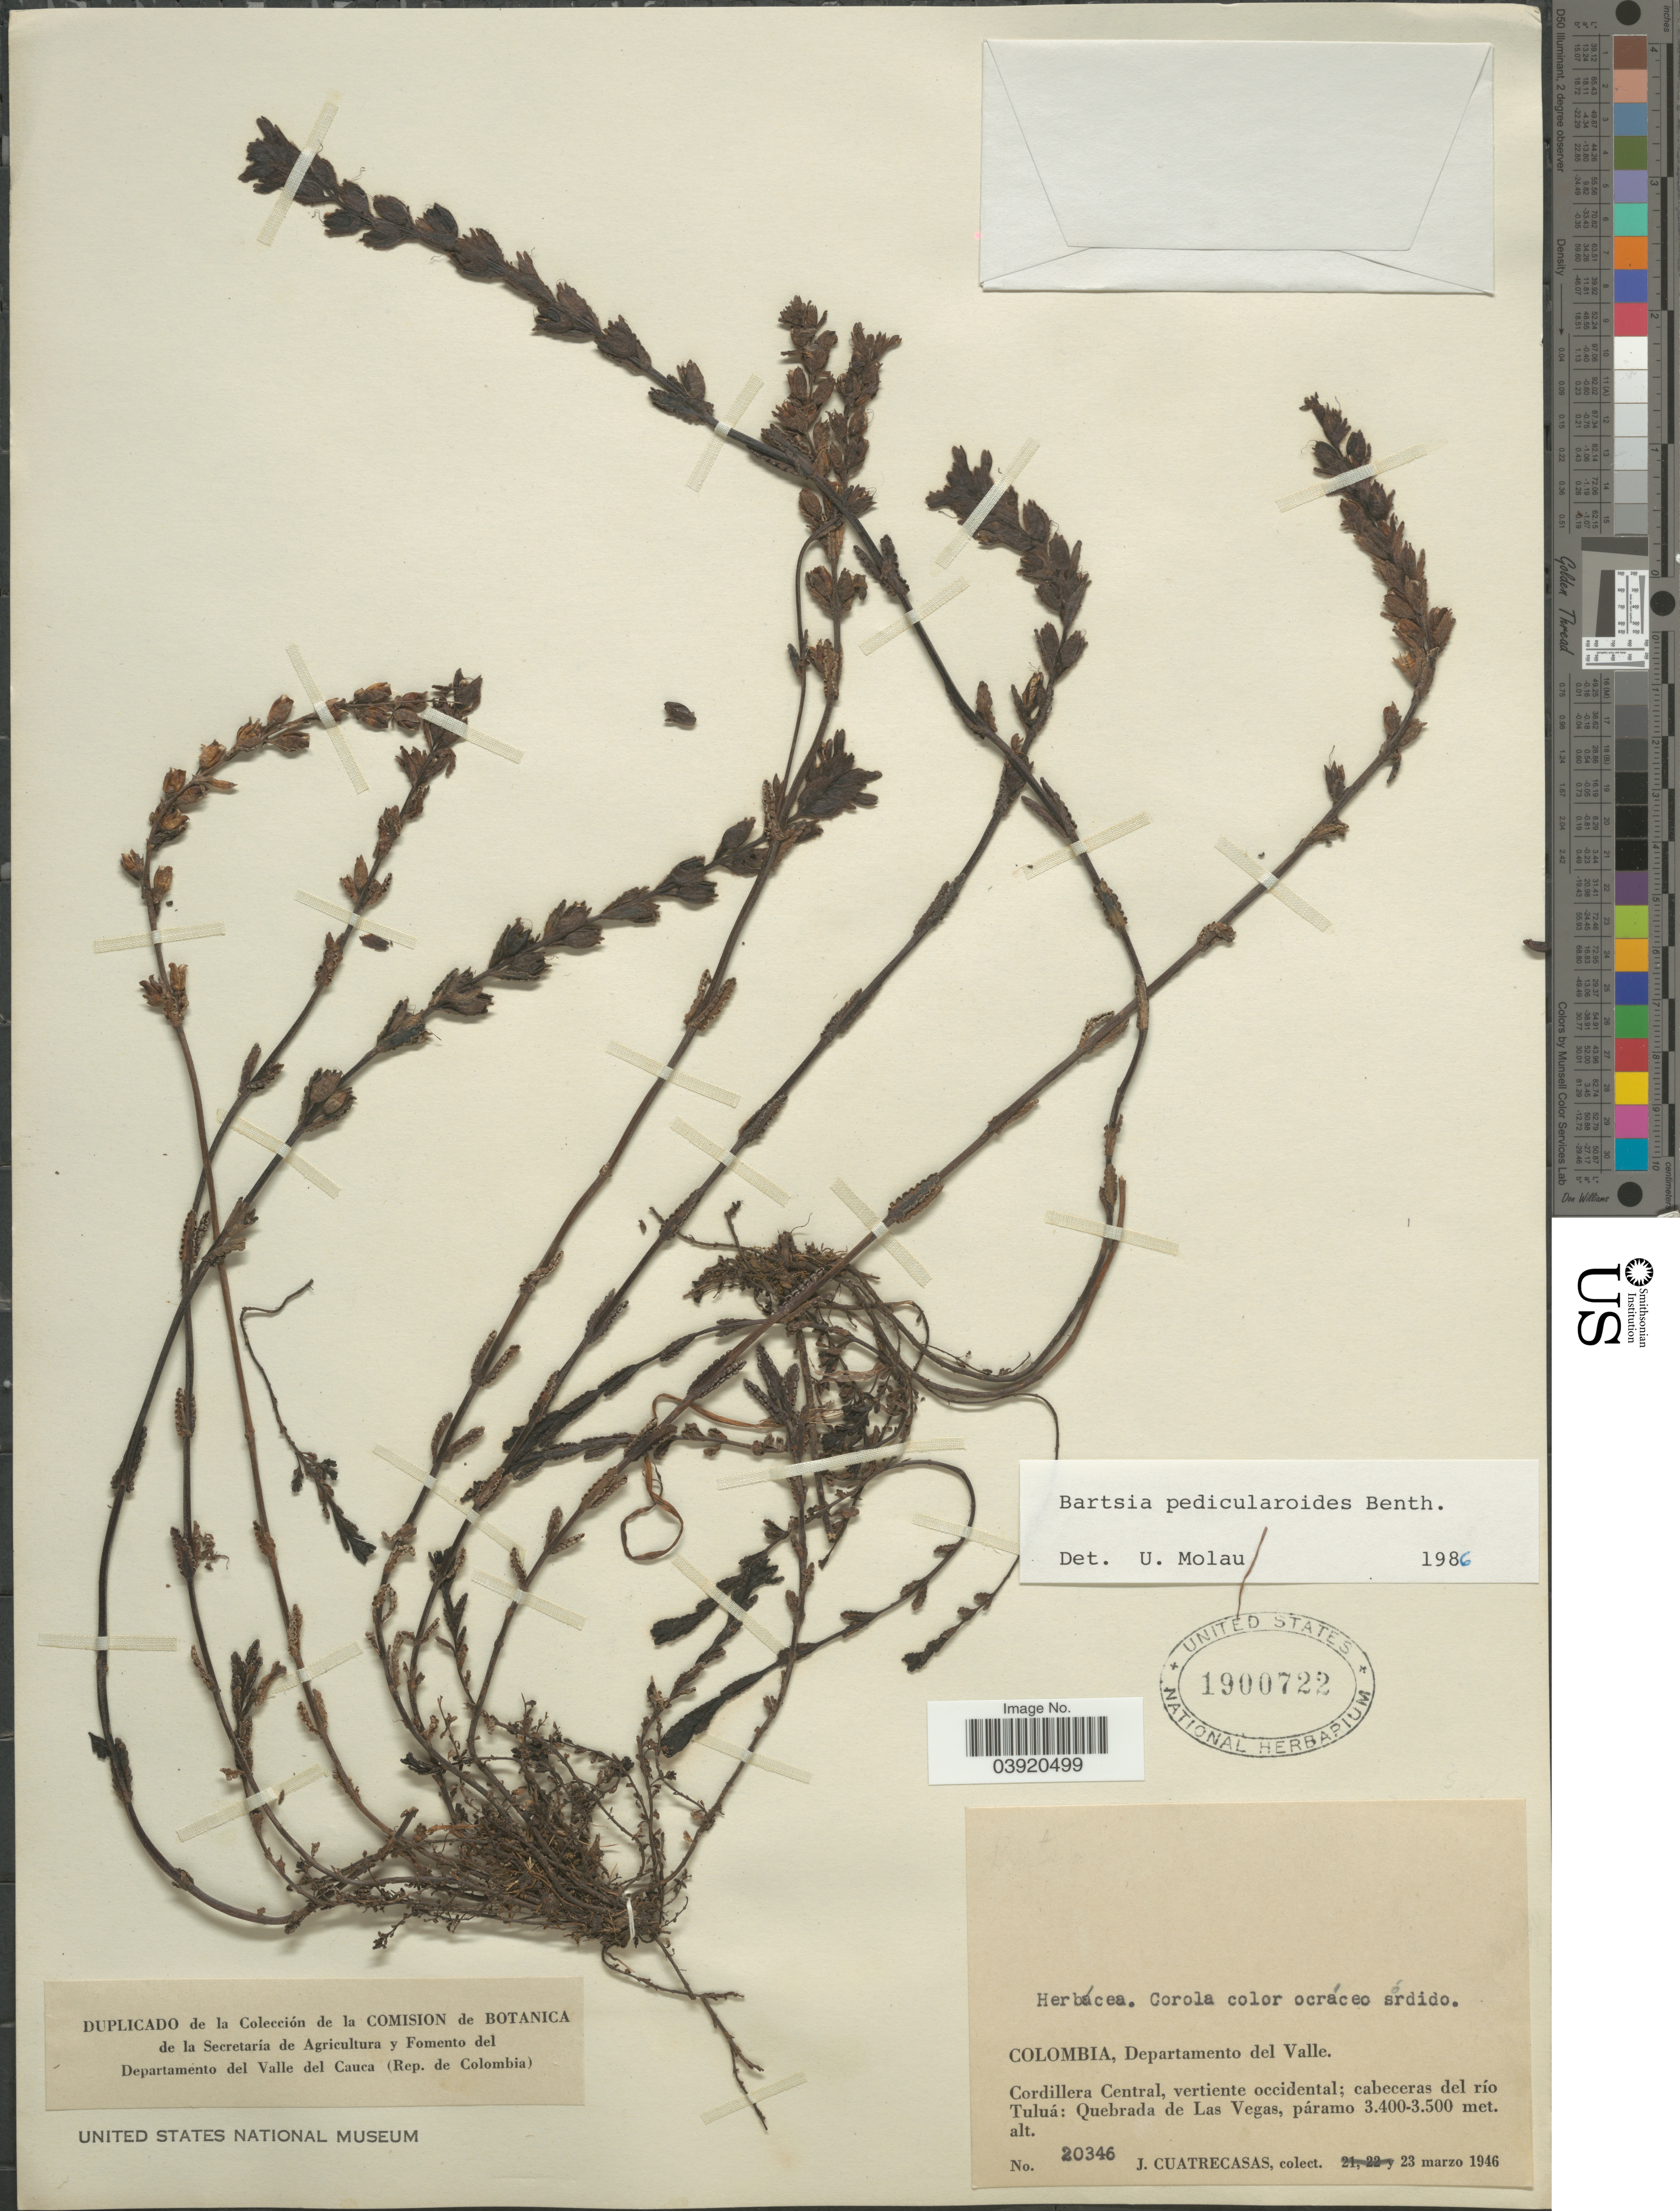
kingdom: Plantae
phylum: Tracheophyta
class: Magnoliopsida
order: Lamiales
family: Orobanchaceae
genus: Bartsia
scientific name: Bartsia pedicularoides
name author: Benth.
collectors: J. Cuatrecasas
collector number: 20346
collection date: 1946-03-23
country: Colombia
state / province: Valle del Cauca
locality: Departamento del Valle. Cordillera Central, vertiente occidental; cabeceras del río Tuluá: Quebrada de Las Vegas.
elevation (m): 3400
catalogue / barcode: US 1900722